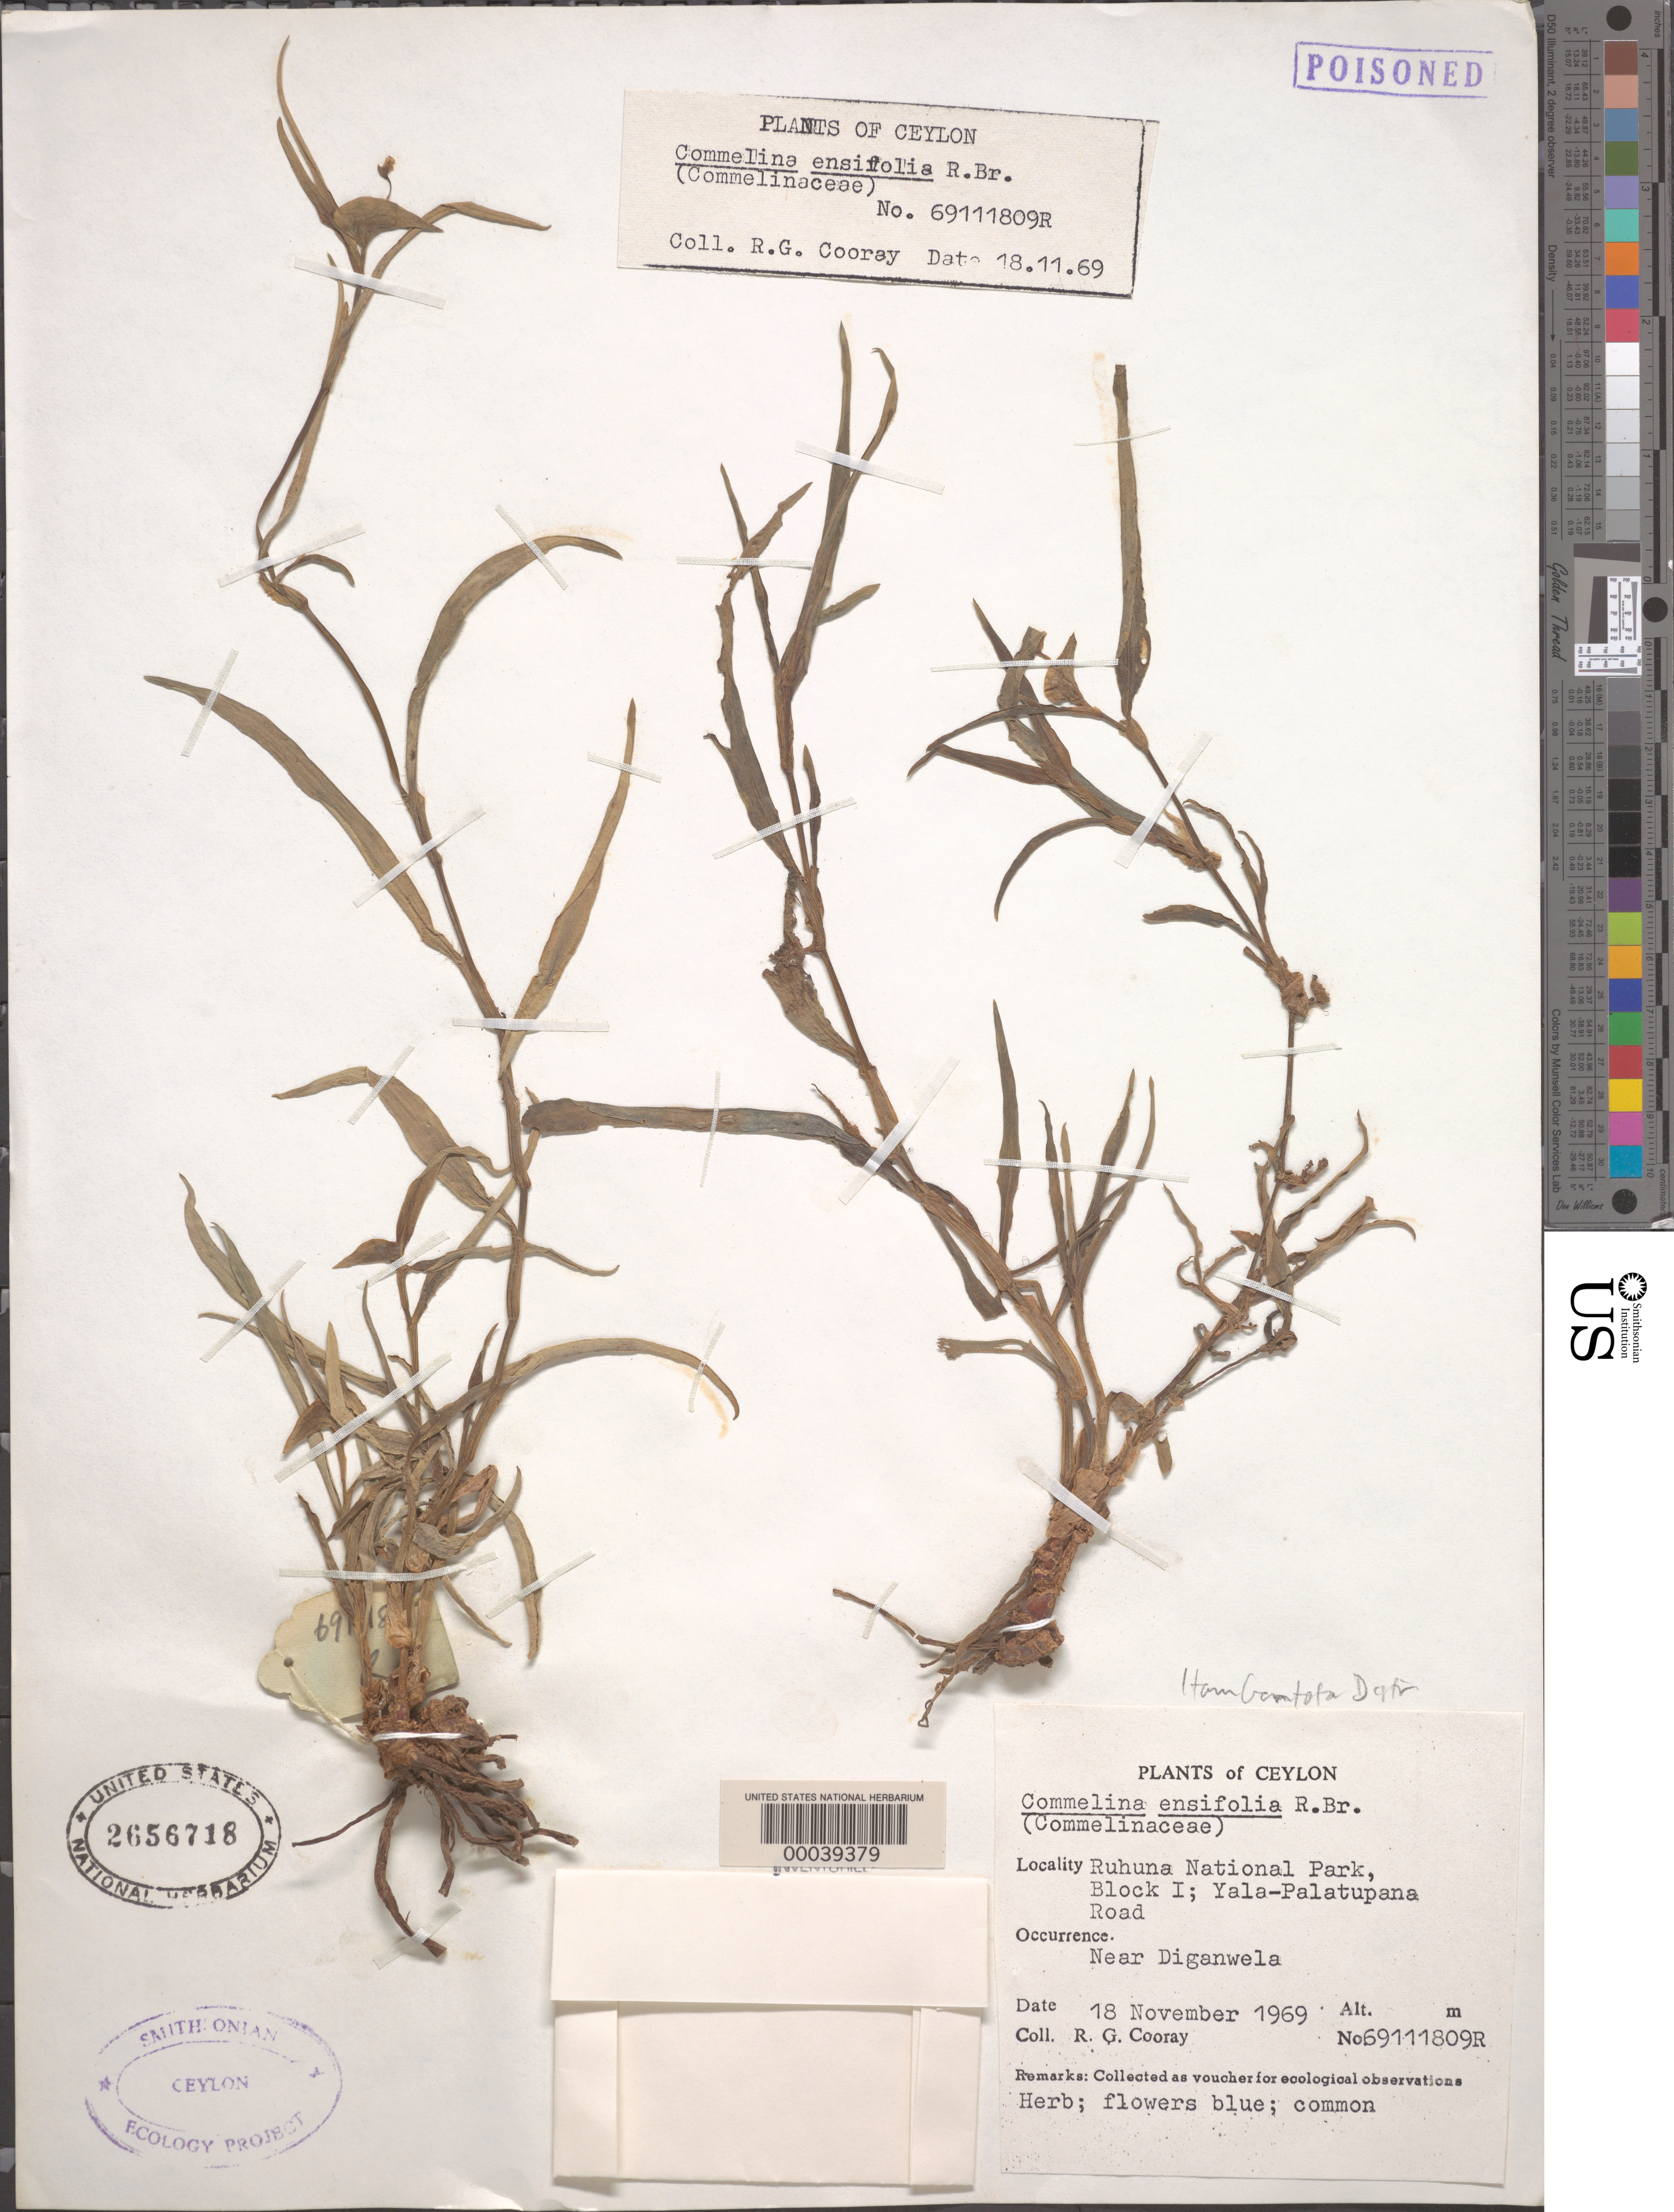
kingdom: Plantae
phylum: Tracheophyta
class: Liliopsida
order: Commelinales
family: Commelinaceae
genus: Commelina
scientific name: Commelina ensifolia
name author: R. Br.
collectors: R. Cooray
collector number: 69111809r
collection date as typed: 18 Nov 1969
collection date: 1969-11-18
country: Sri Lanka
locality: Ruhuna national park near diganwela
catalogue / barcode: US 2656718